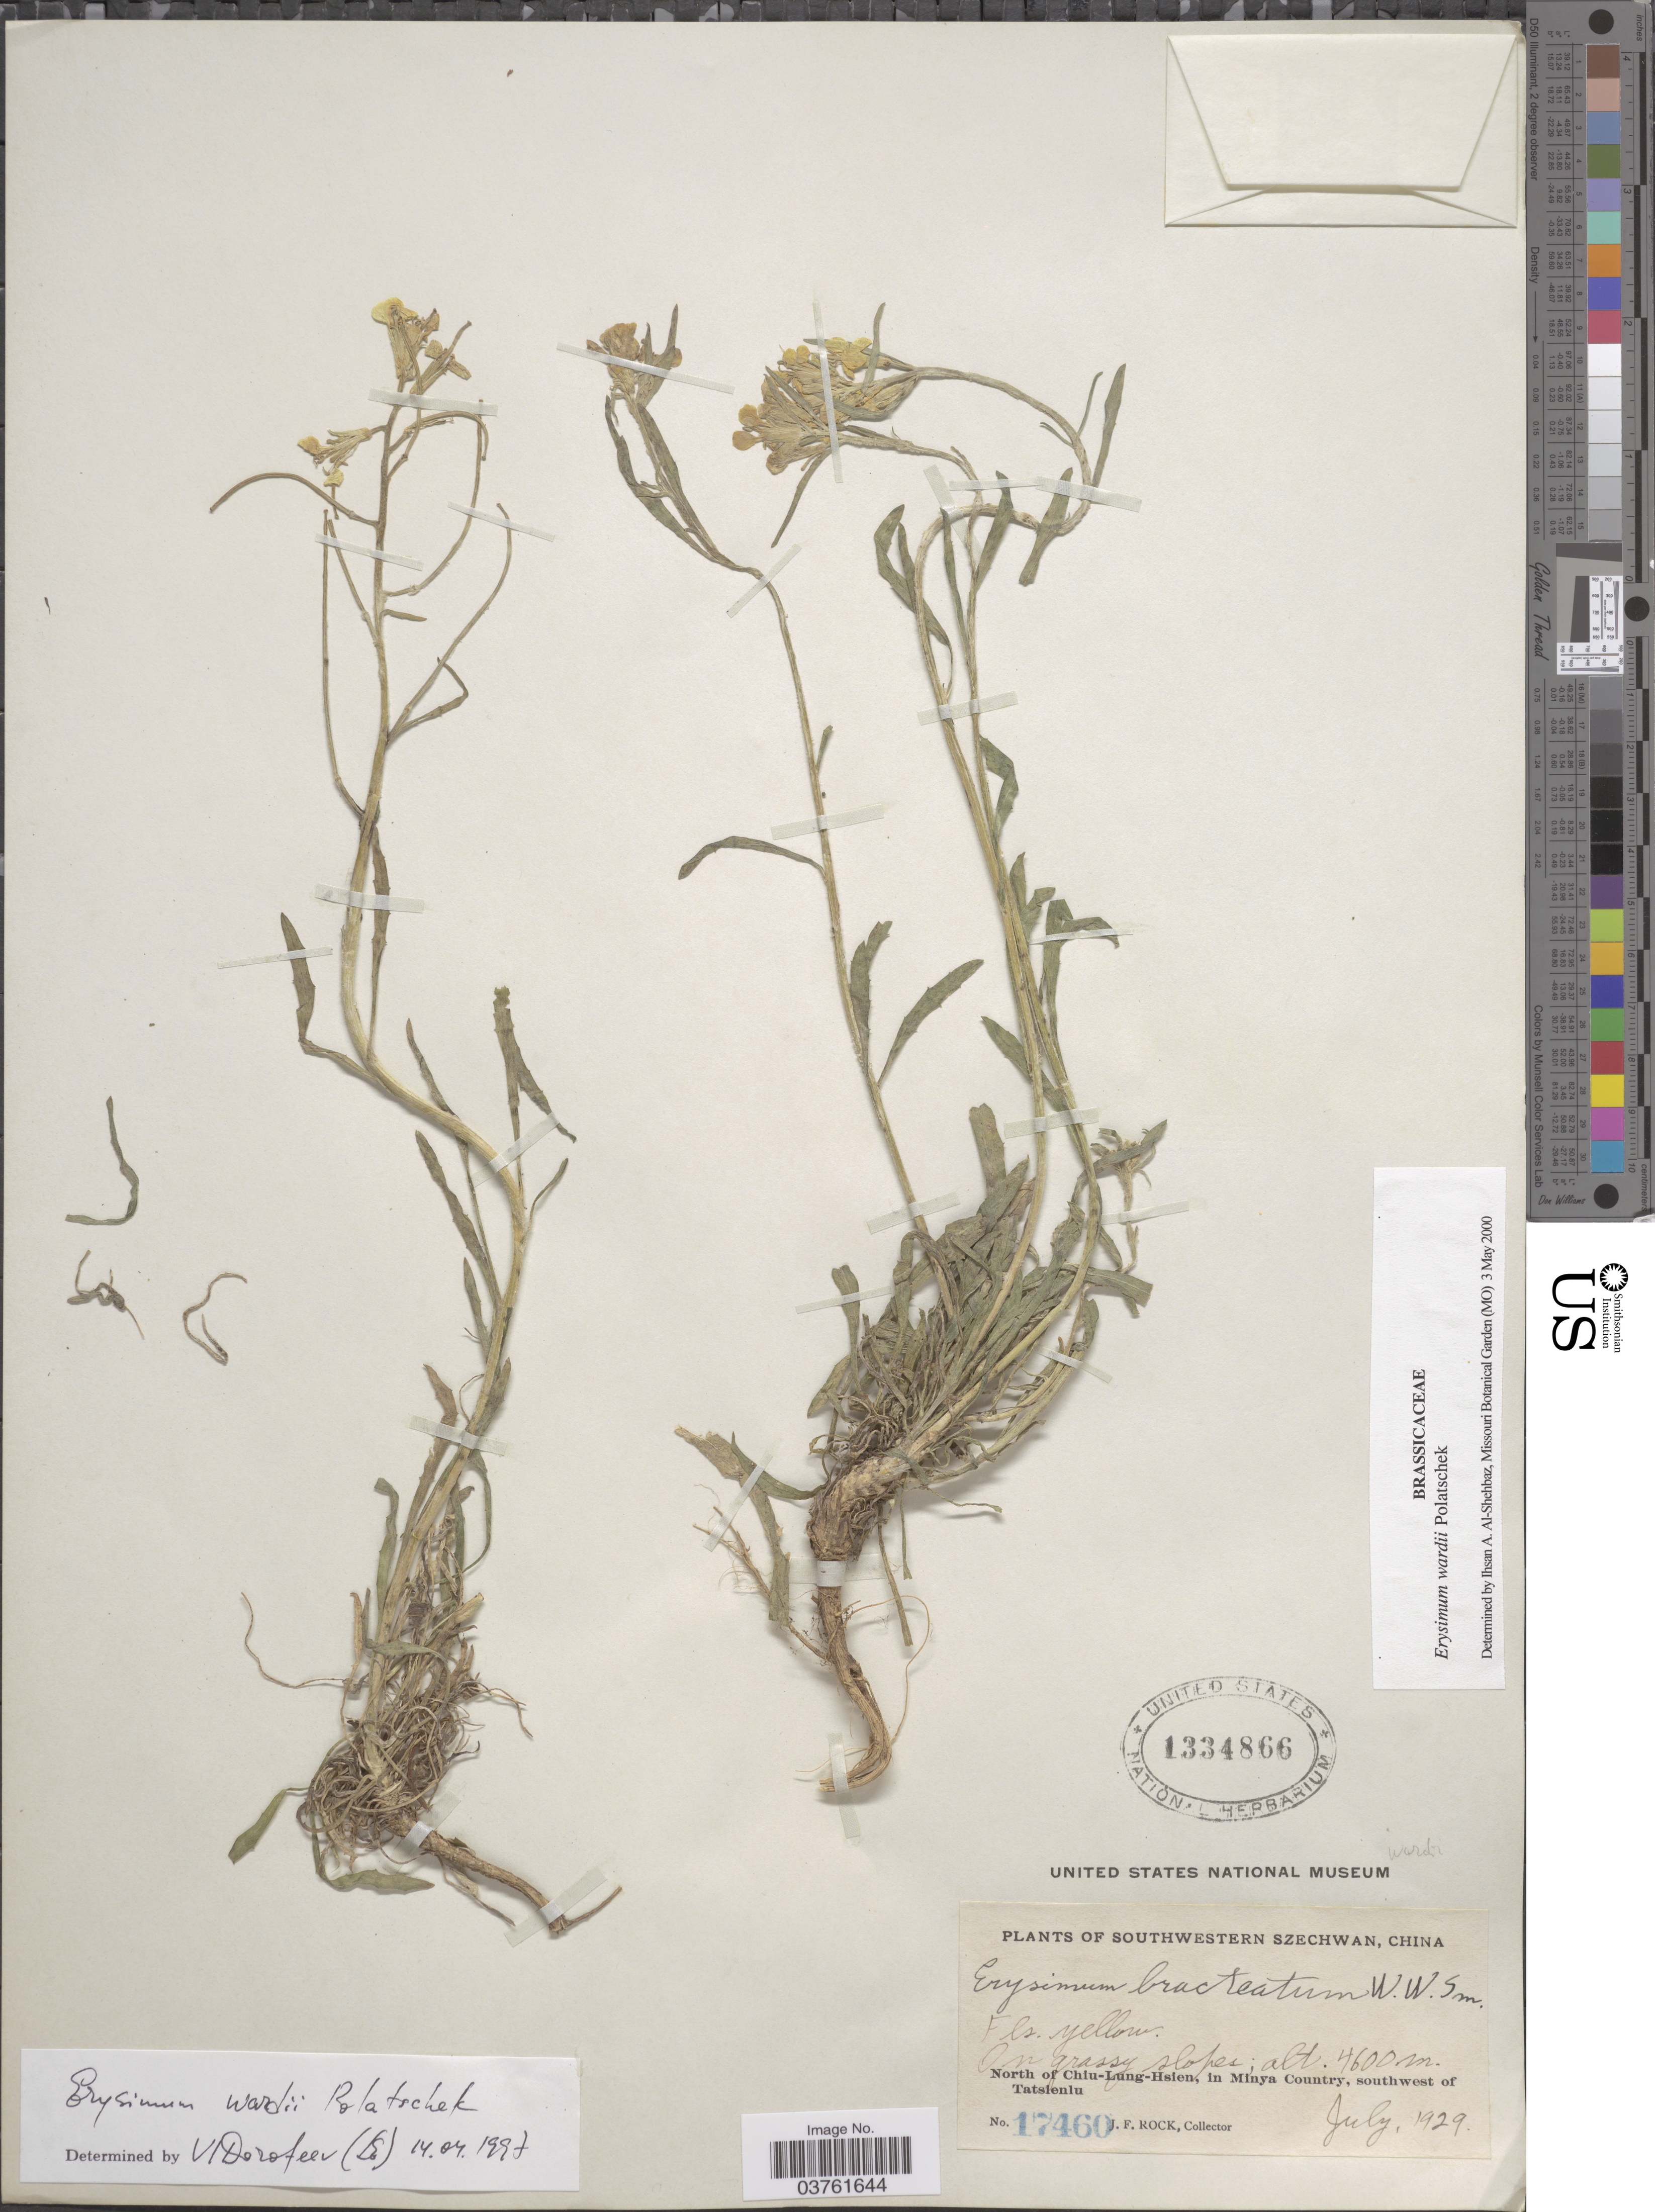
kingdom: Plantae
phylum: Tracheophyta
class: Magnoliopsida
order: Brassicales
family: Brassicaceae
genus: Erysimum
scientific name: Erysimum wardii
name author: Polatschek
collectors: J. Rock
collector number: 17460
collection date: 1929-07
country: China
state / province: Sichuan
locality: Southwestern Szechwan. North of Chiu-Lung-Hsien, in Minya Country, southwest of Tatsienlu.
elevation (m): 4600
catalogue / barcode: US 1334866